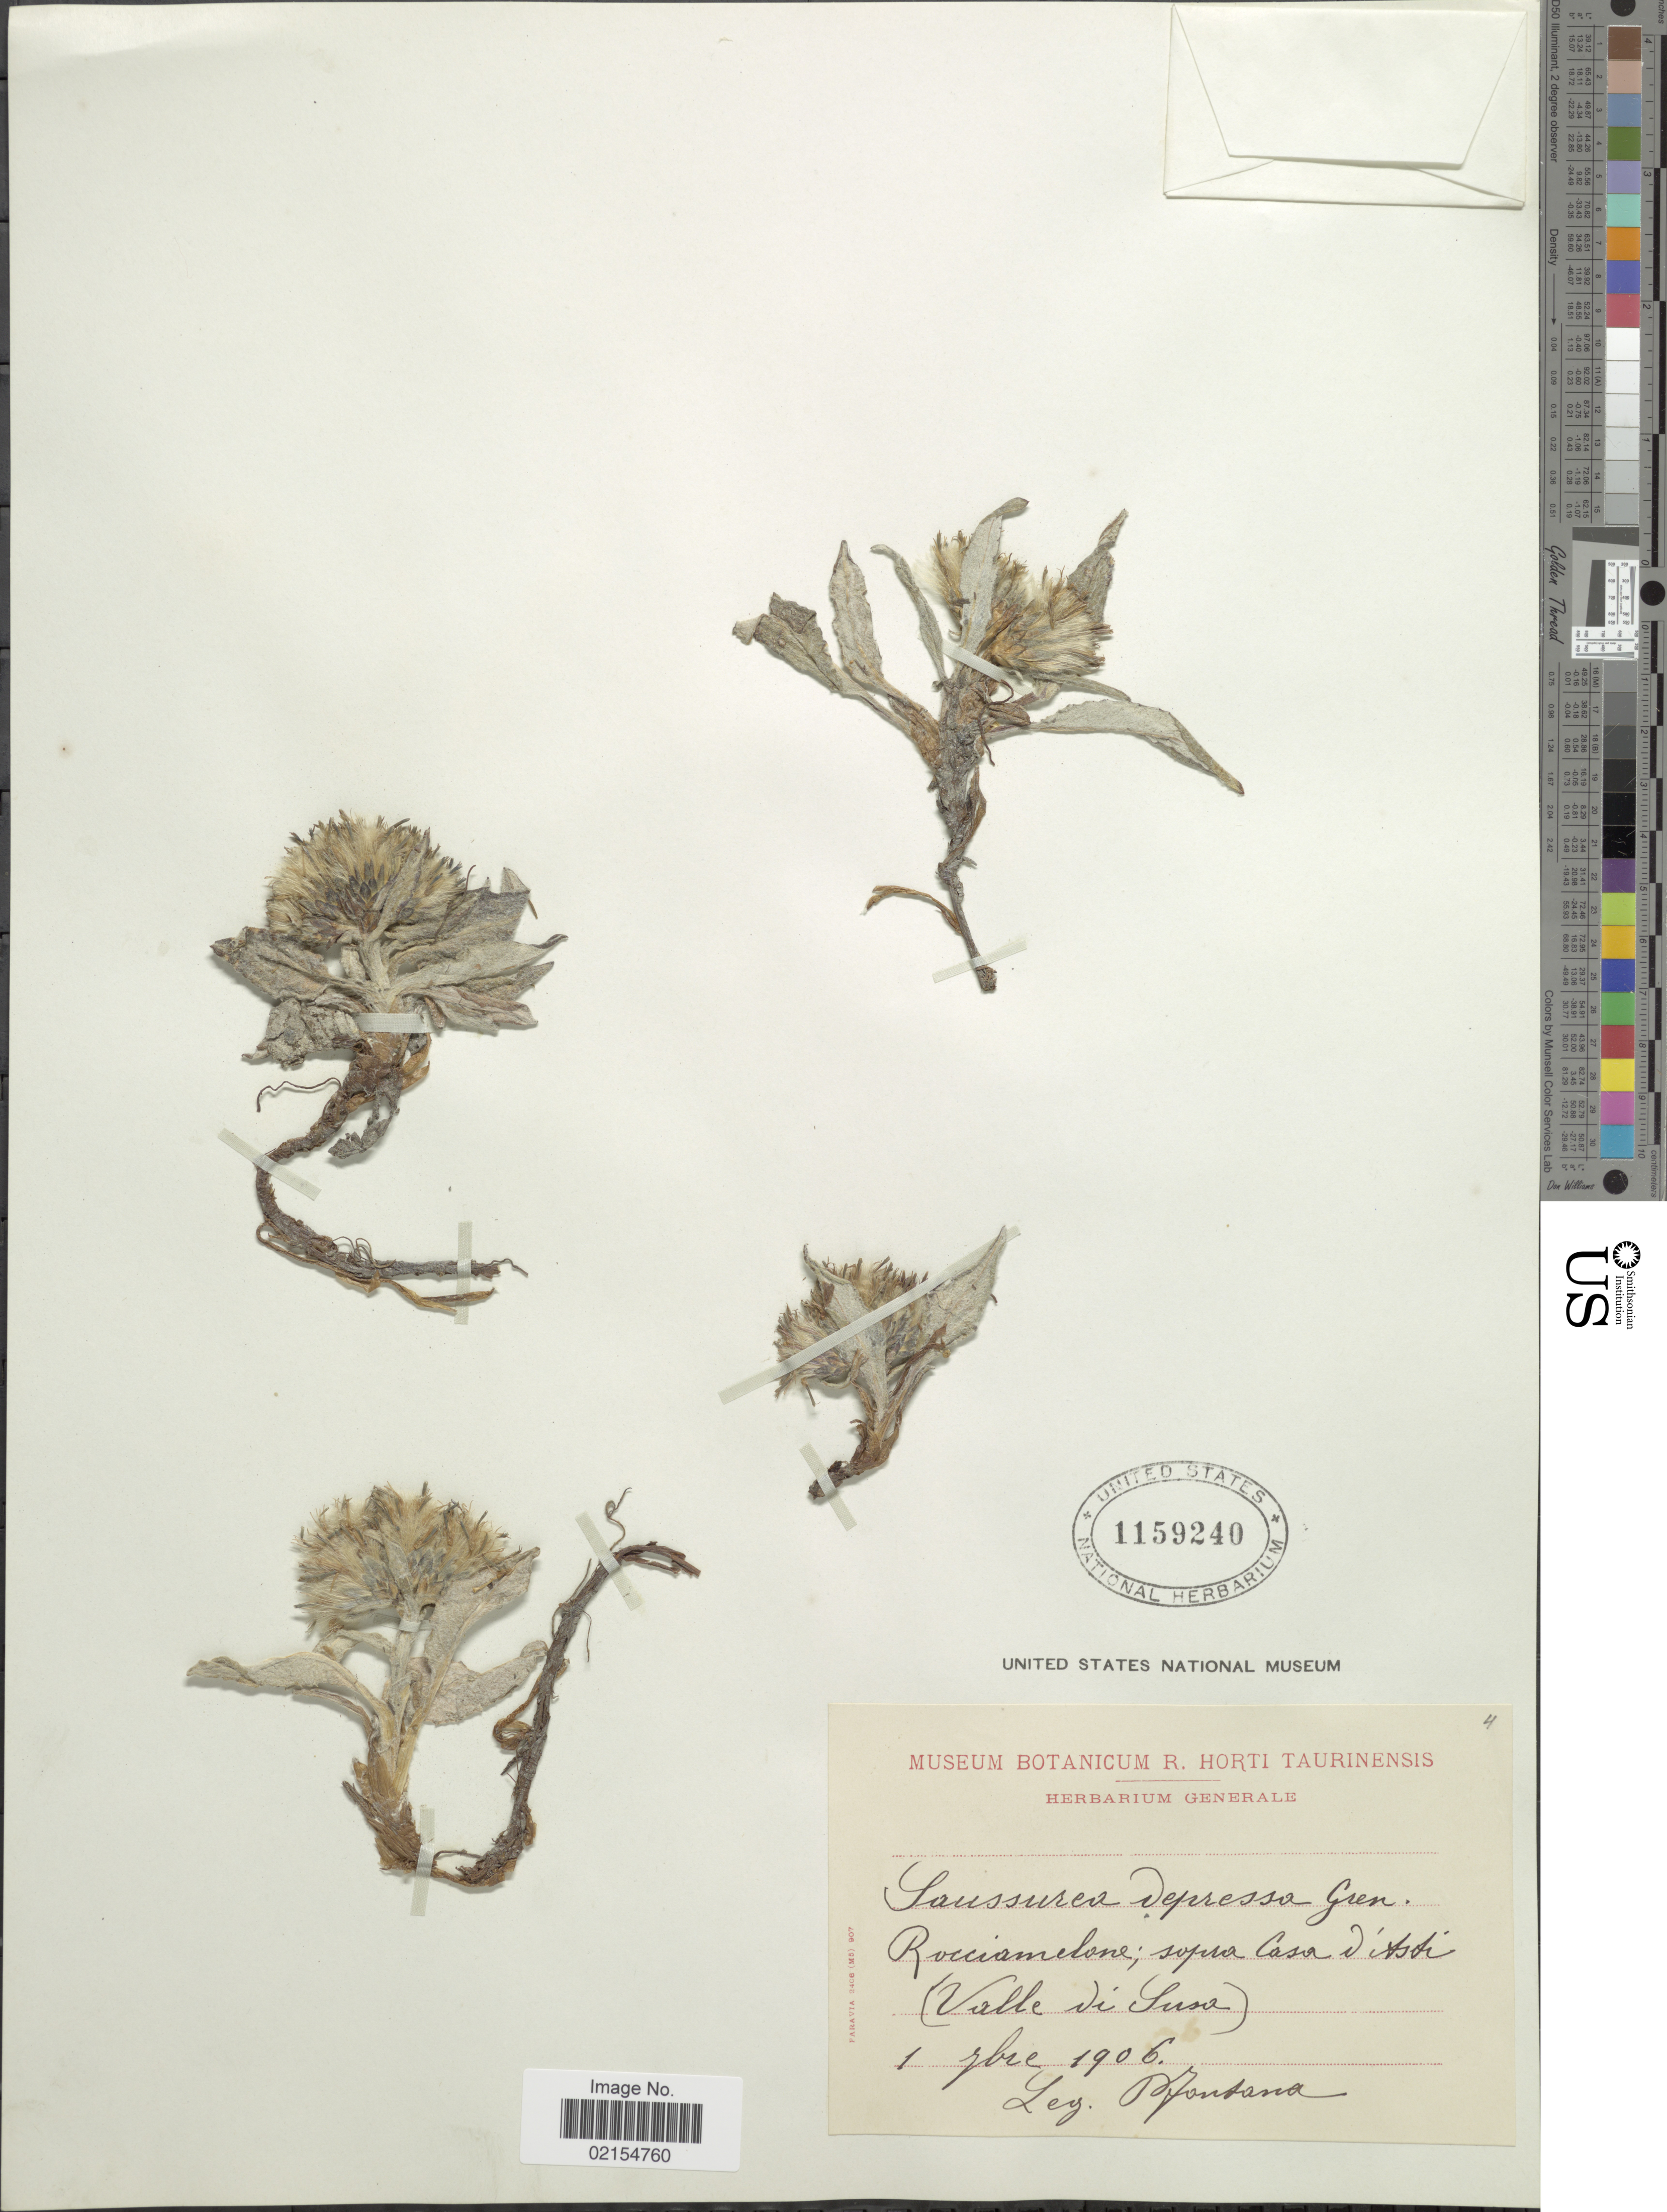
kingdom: Plantae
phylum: Tracheophyta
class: Magnoliopsida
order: Asterales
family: Asteraceae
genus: Saussurea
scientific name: Saussurea depressa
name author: Gren.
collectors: A. P. Fontana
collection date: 1906-02-01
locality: Rocciamelone, supra Casa d' Asti, (Valle di Susa)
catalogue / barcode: US 1159240